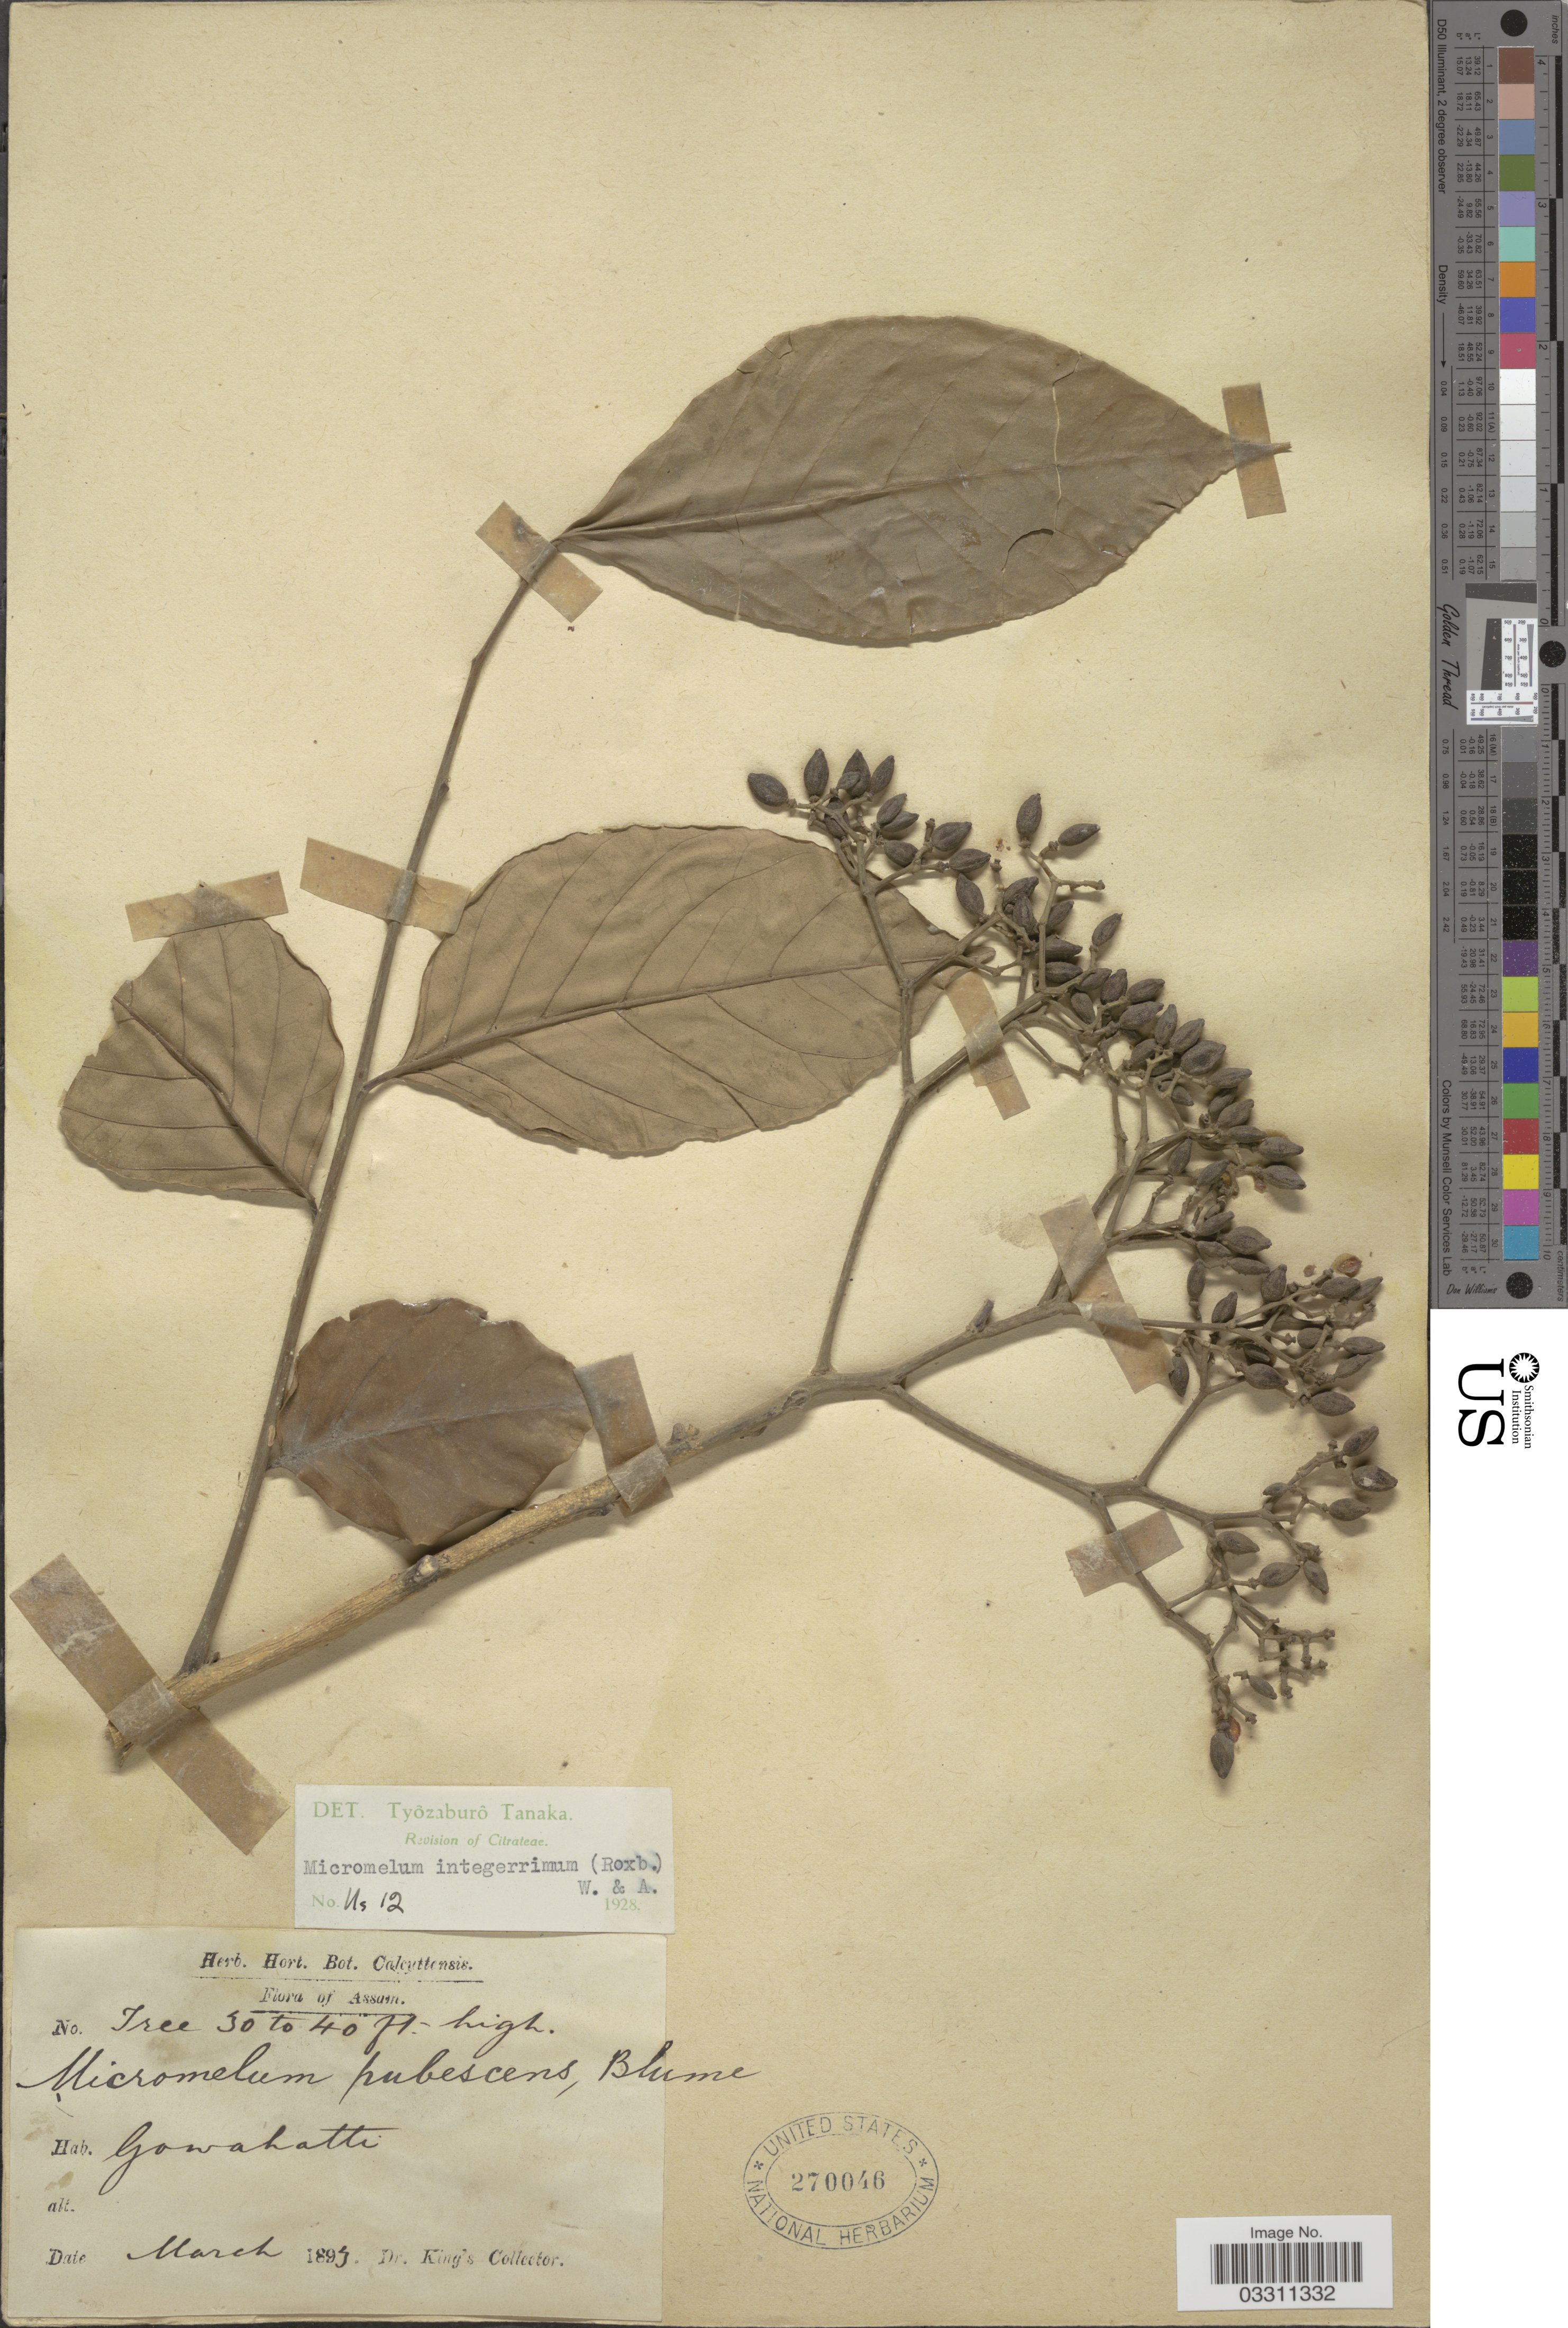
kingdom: Plantae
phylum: Tracheophyta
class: Magnoliopsida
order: Sapindales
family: Rutaceae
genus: Micromelum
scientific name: Micromelum integerrimum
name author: (Buch.-Ham. ex DC.) Wight & Arn. ex M. Roem.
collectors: Dr. King's collector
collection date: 1893-03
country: India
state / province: Assam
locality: Gowahatti.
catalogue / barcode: US 270046